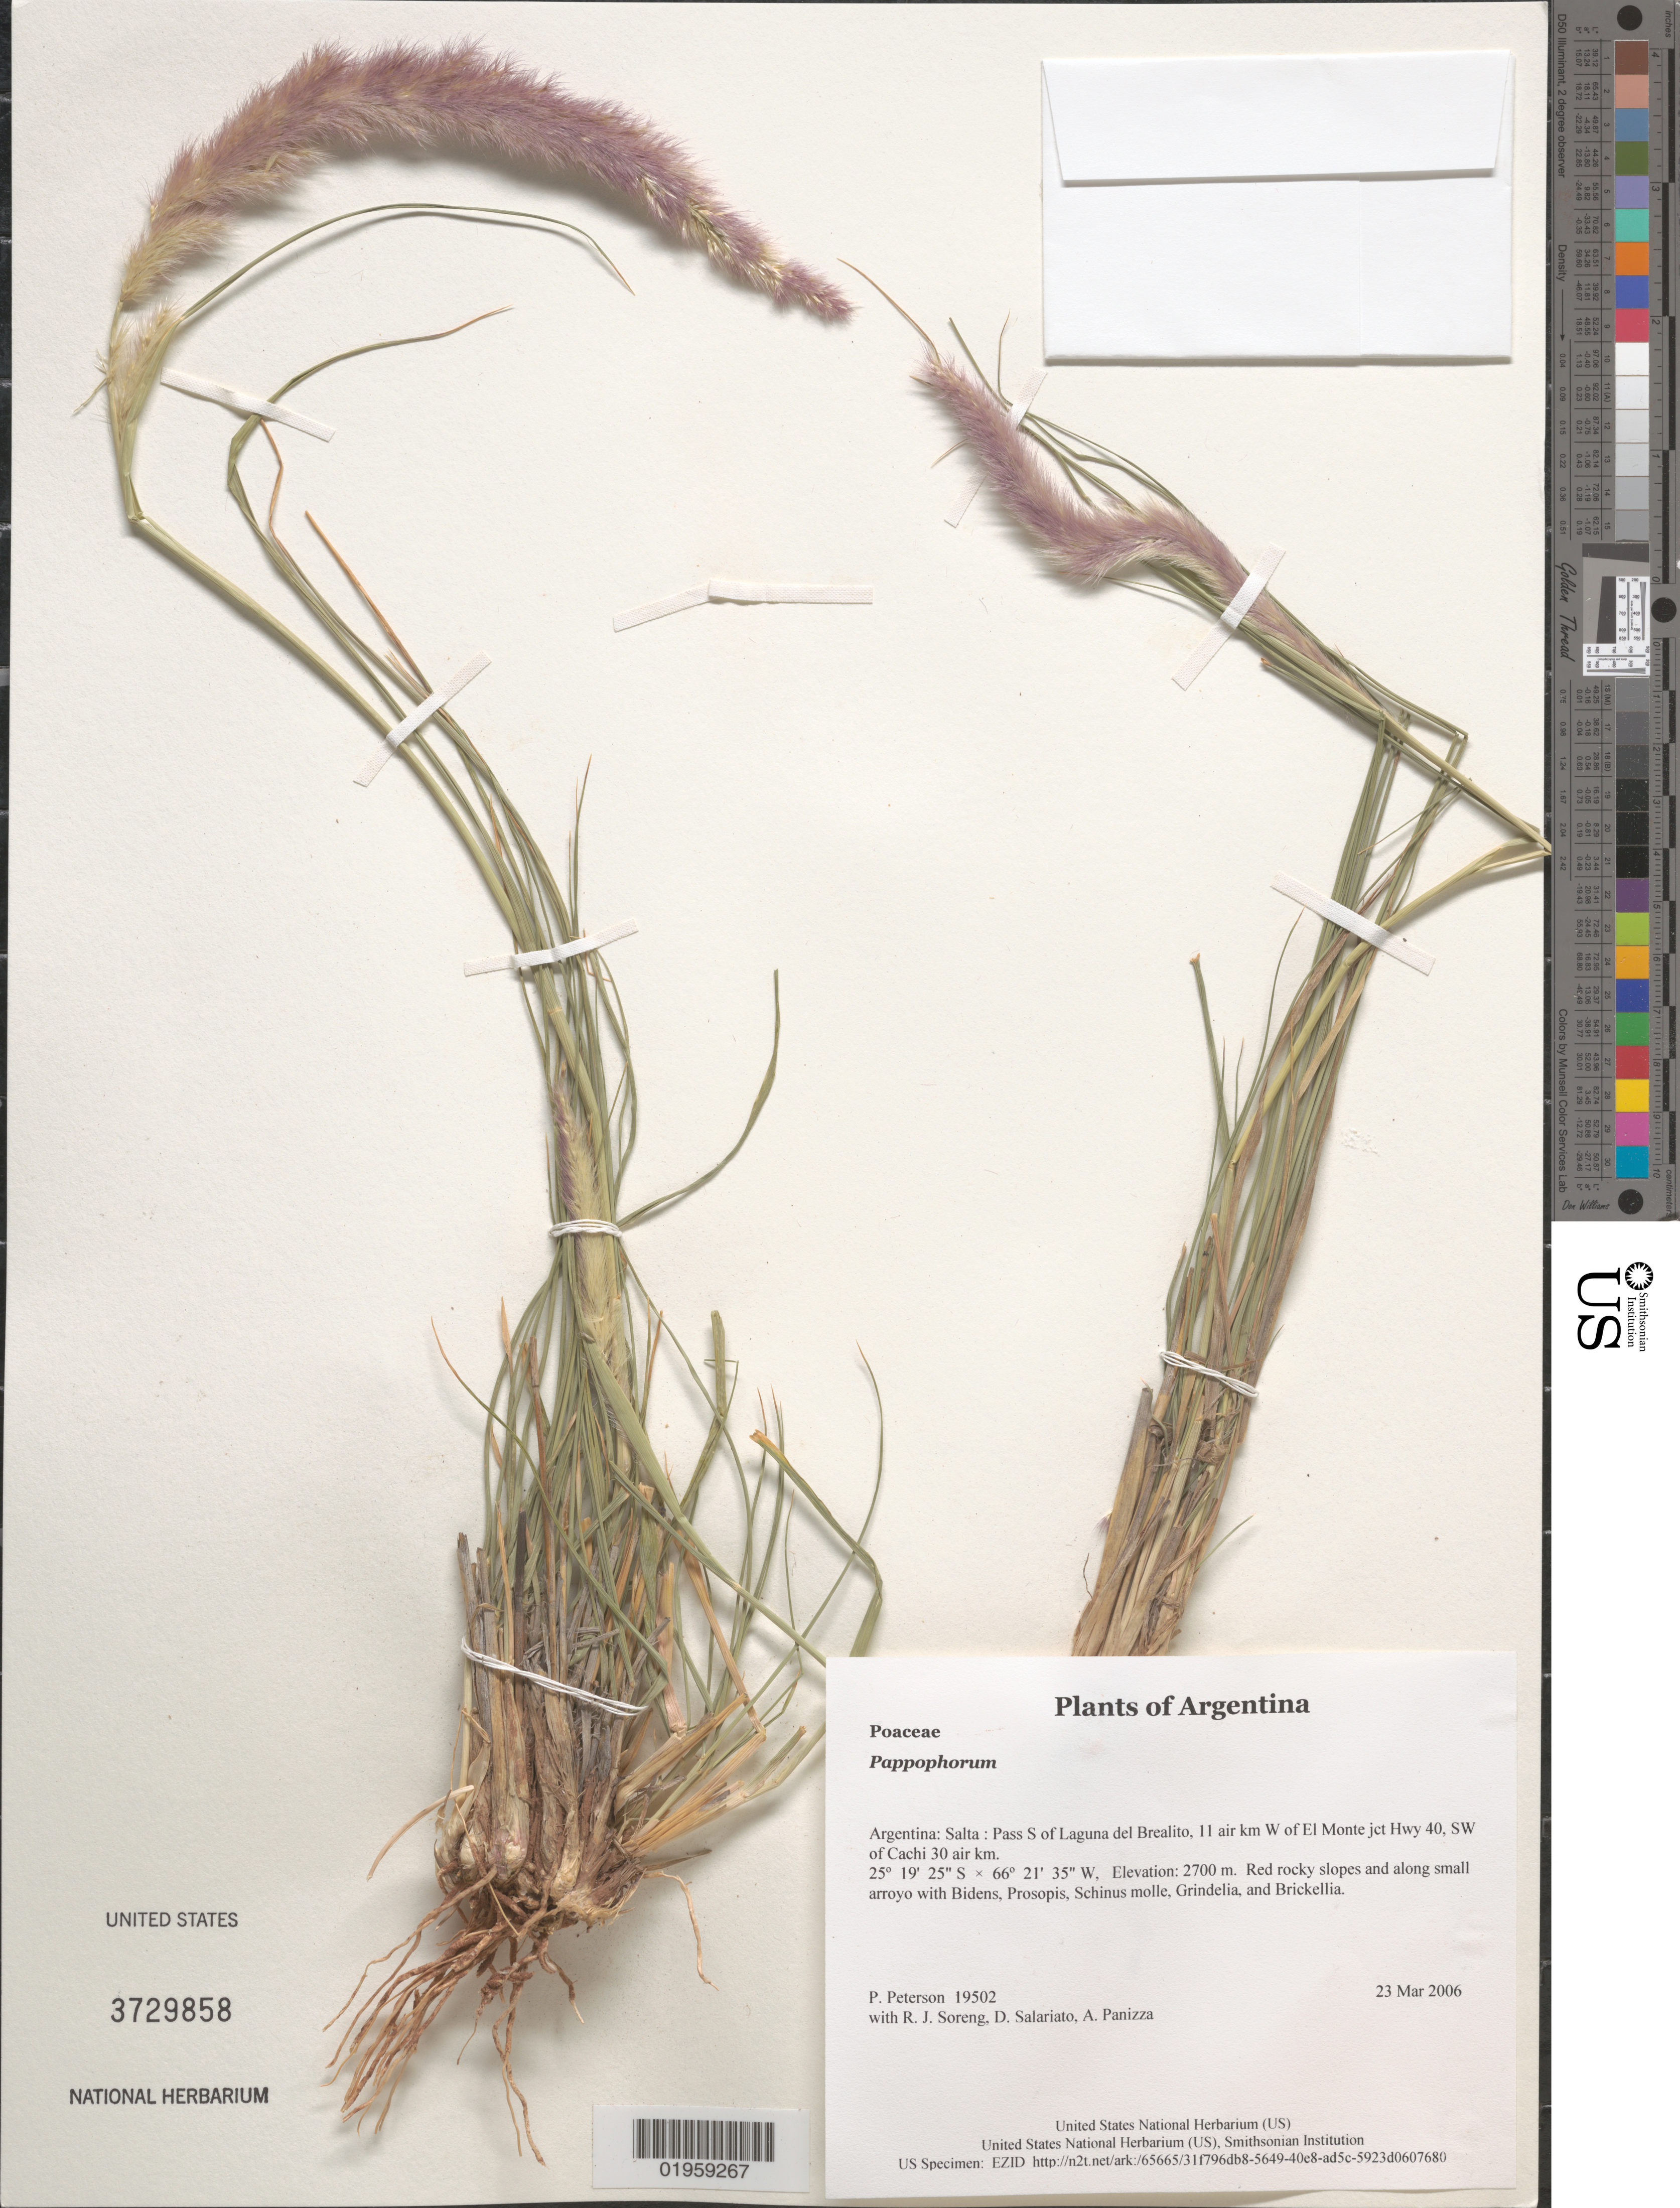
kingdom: Plantae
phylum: Tracheophyta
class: Liliopsida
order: Poales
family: Poaceae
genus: Pappophorum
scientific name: Pappophorum sp.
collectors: P. M. Peterson, R. J. Soreng, D. Salariato & A. Panizza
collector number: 19502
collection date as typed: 23 Mar 2006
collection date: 2006-03-23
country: Argentina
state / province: Salta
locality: Pass S of Laguna del Brealito, 11 air km W of El Monte jct Hwy 40, SW of Cachi 30 air km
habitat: Red rocky slopes and along small arroyo with Bidens, Prosopis, Schinus molle, Grindelia, and Brickellia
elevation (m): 2700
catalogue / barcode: US 3729858